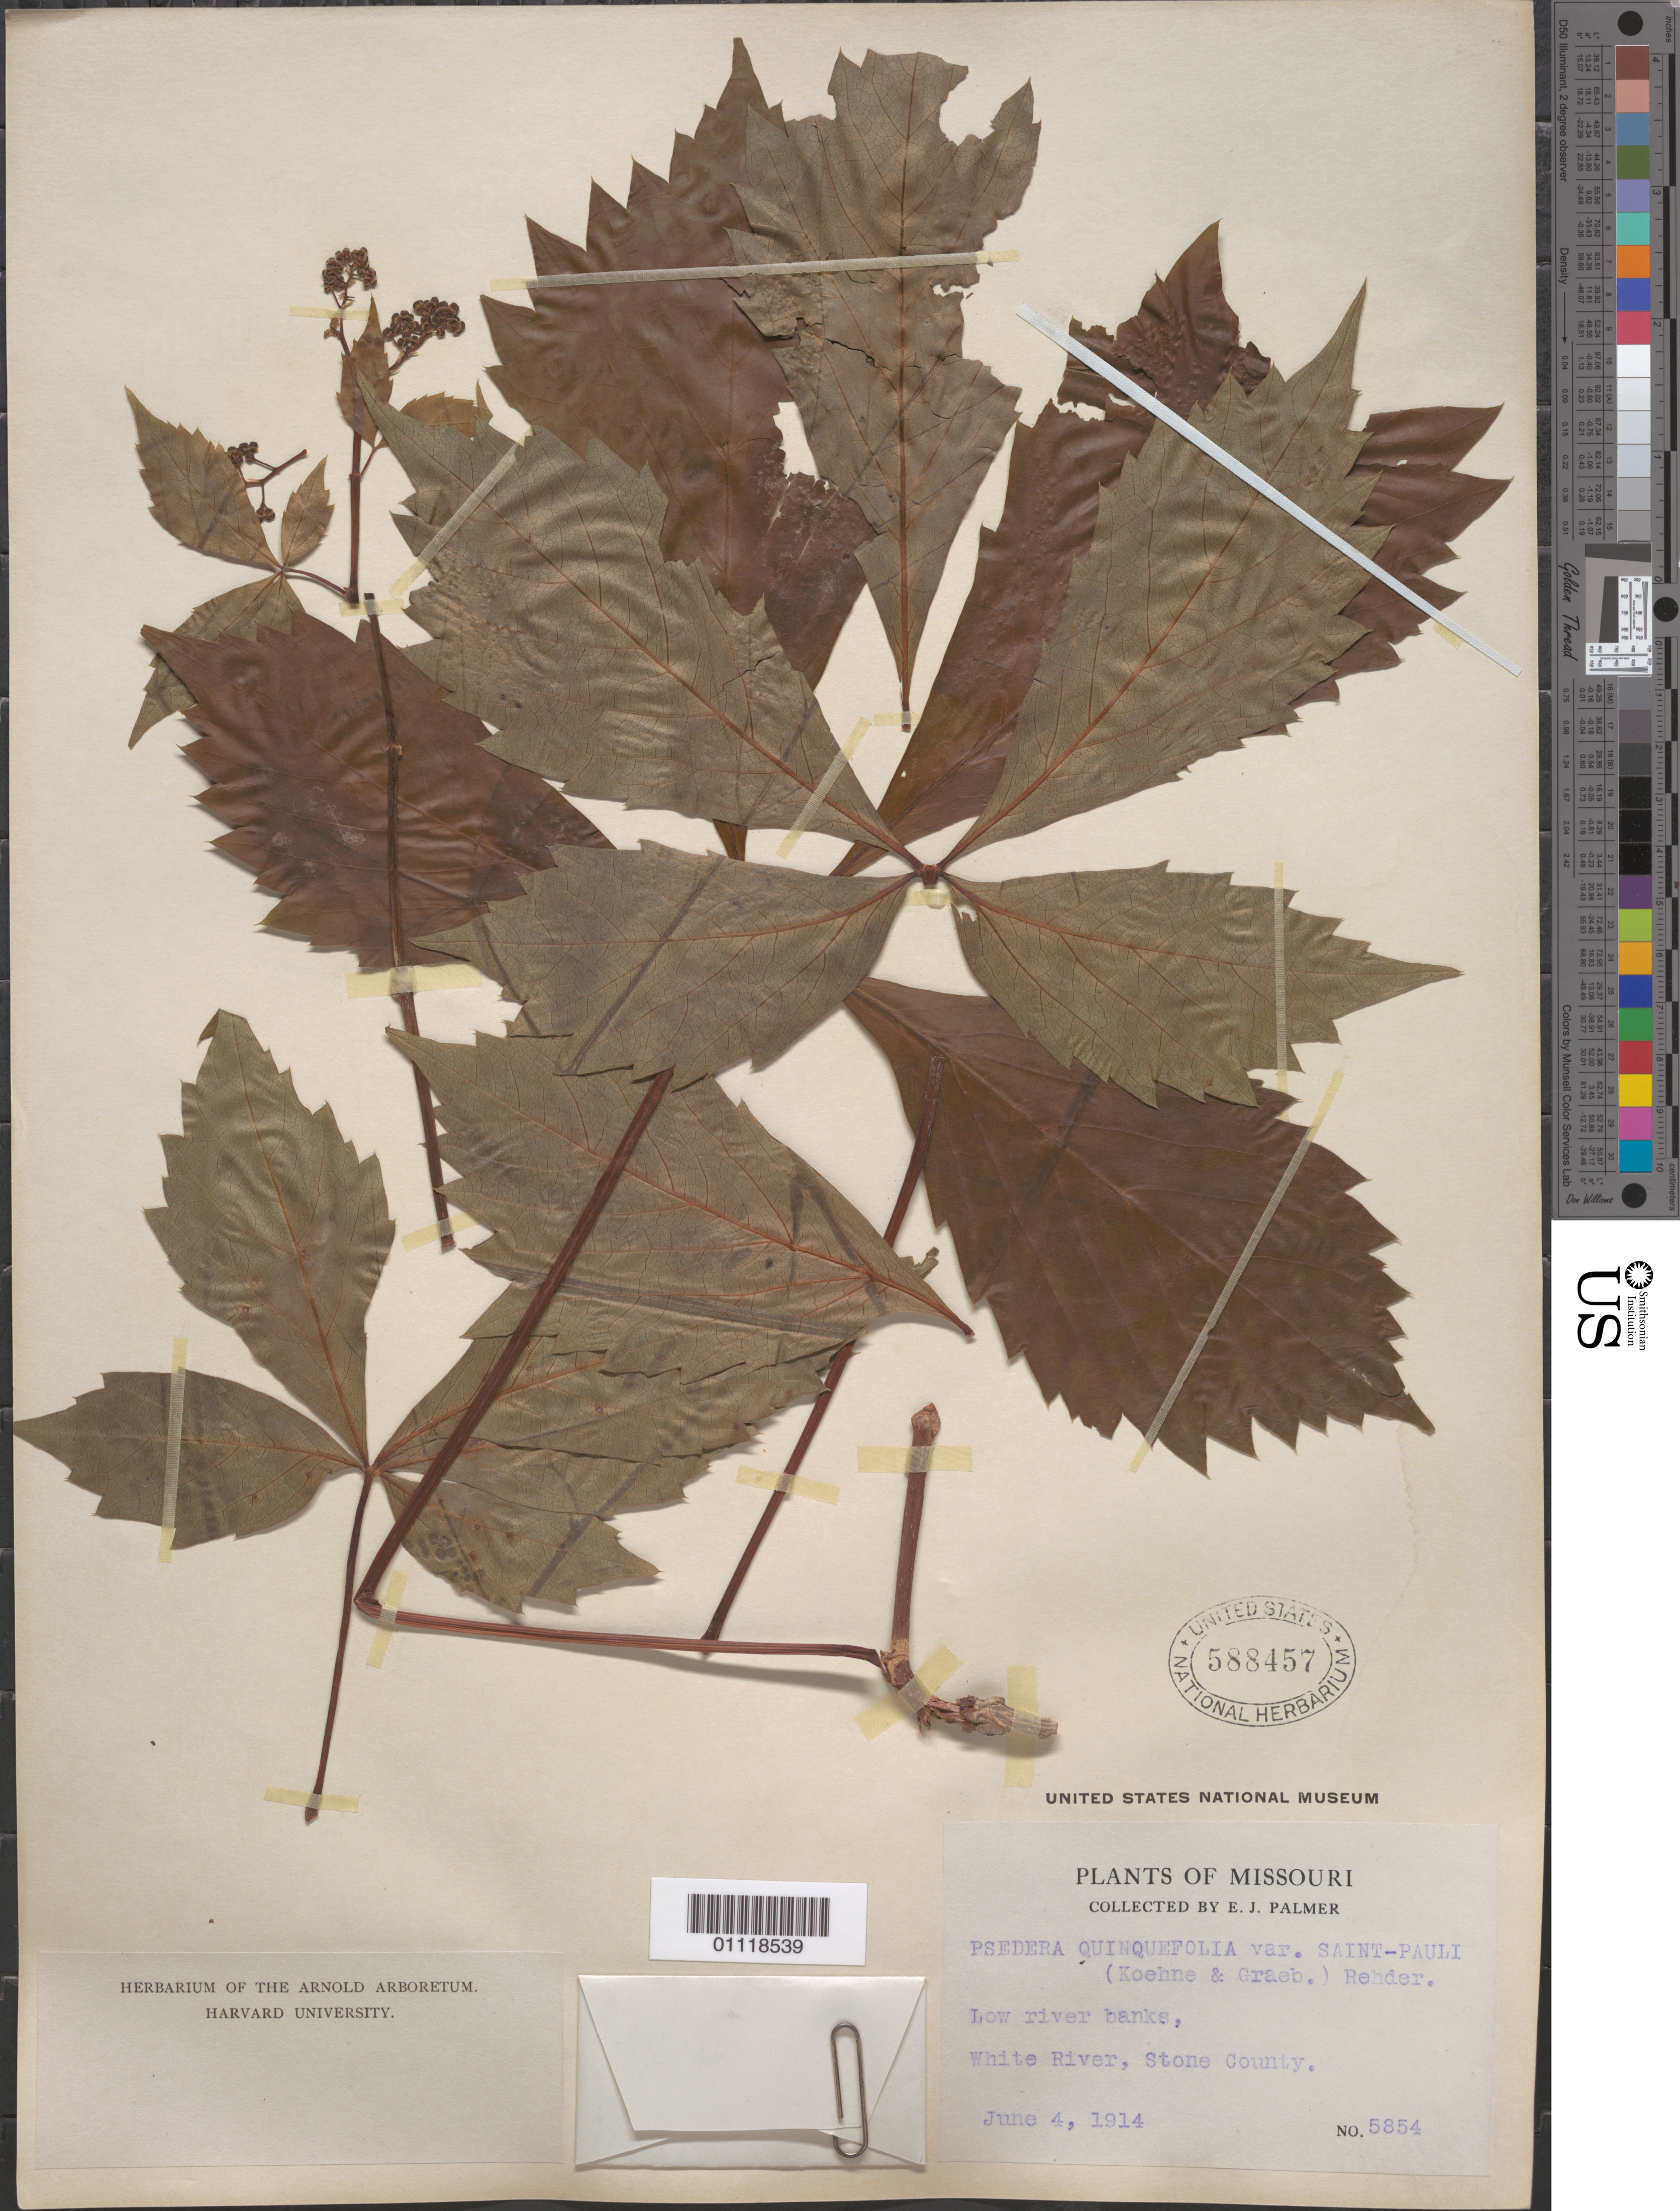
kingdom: Plantae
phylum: Tracheophyta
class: Magnoliopsida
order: Vitales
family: Vitaceae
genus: Parthenocissus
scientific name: Parthenocissus quinquefolia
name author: (L.) Planch.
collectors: E. J. Palmer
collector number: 5854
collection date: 1914-06-04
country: United States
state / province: Missouri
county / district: Stone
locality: White River.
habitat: Low river banks.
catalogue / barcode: US 588457